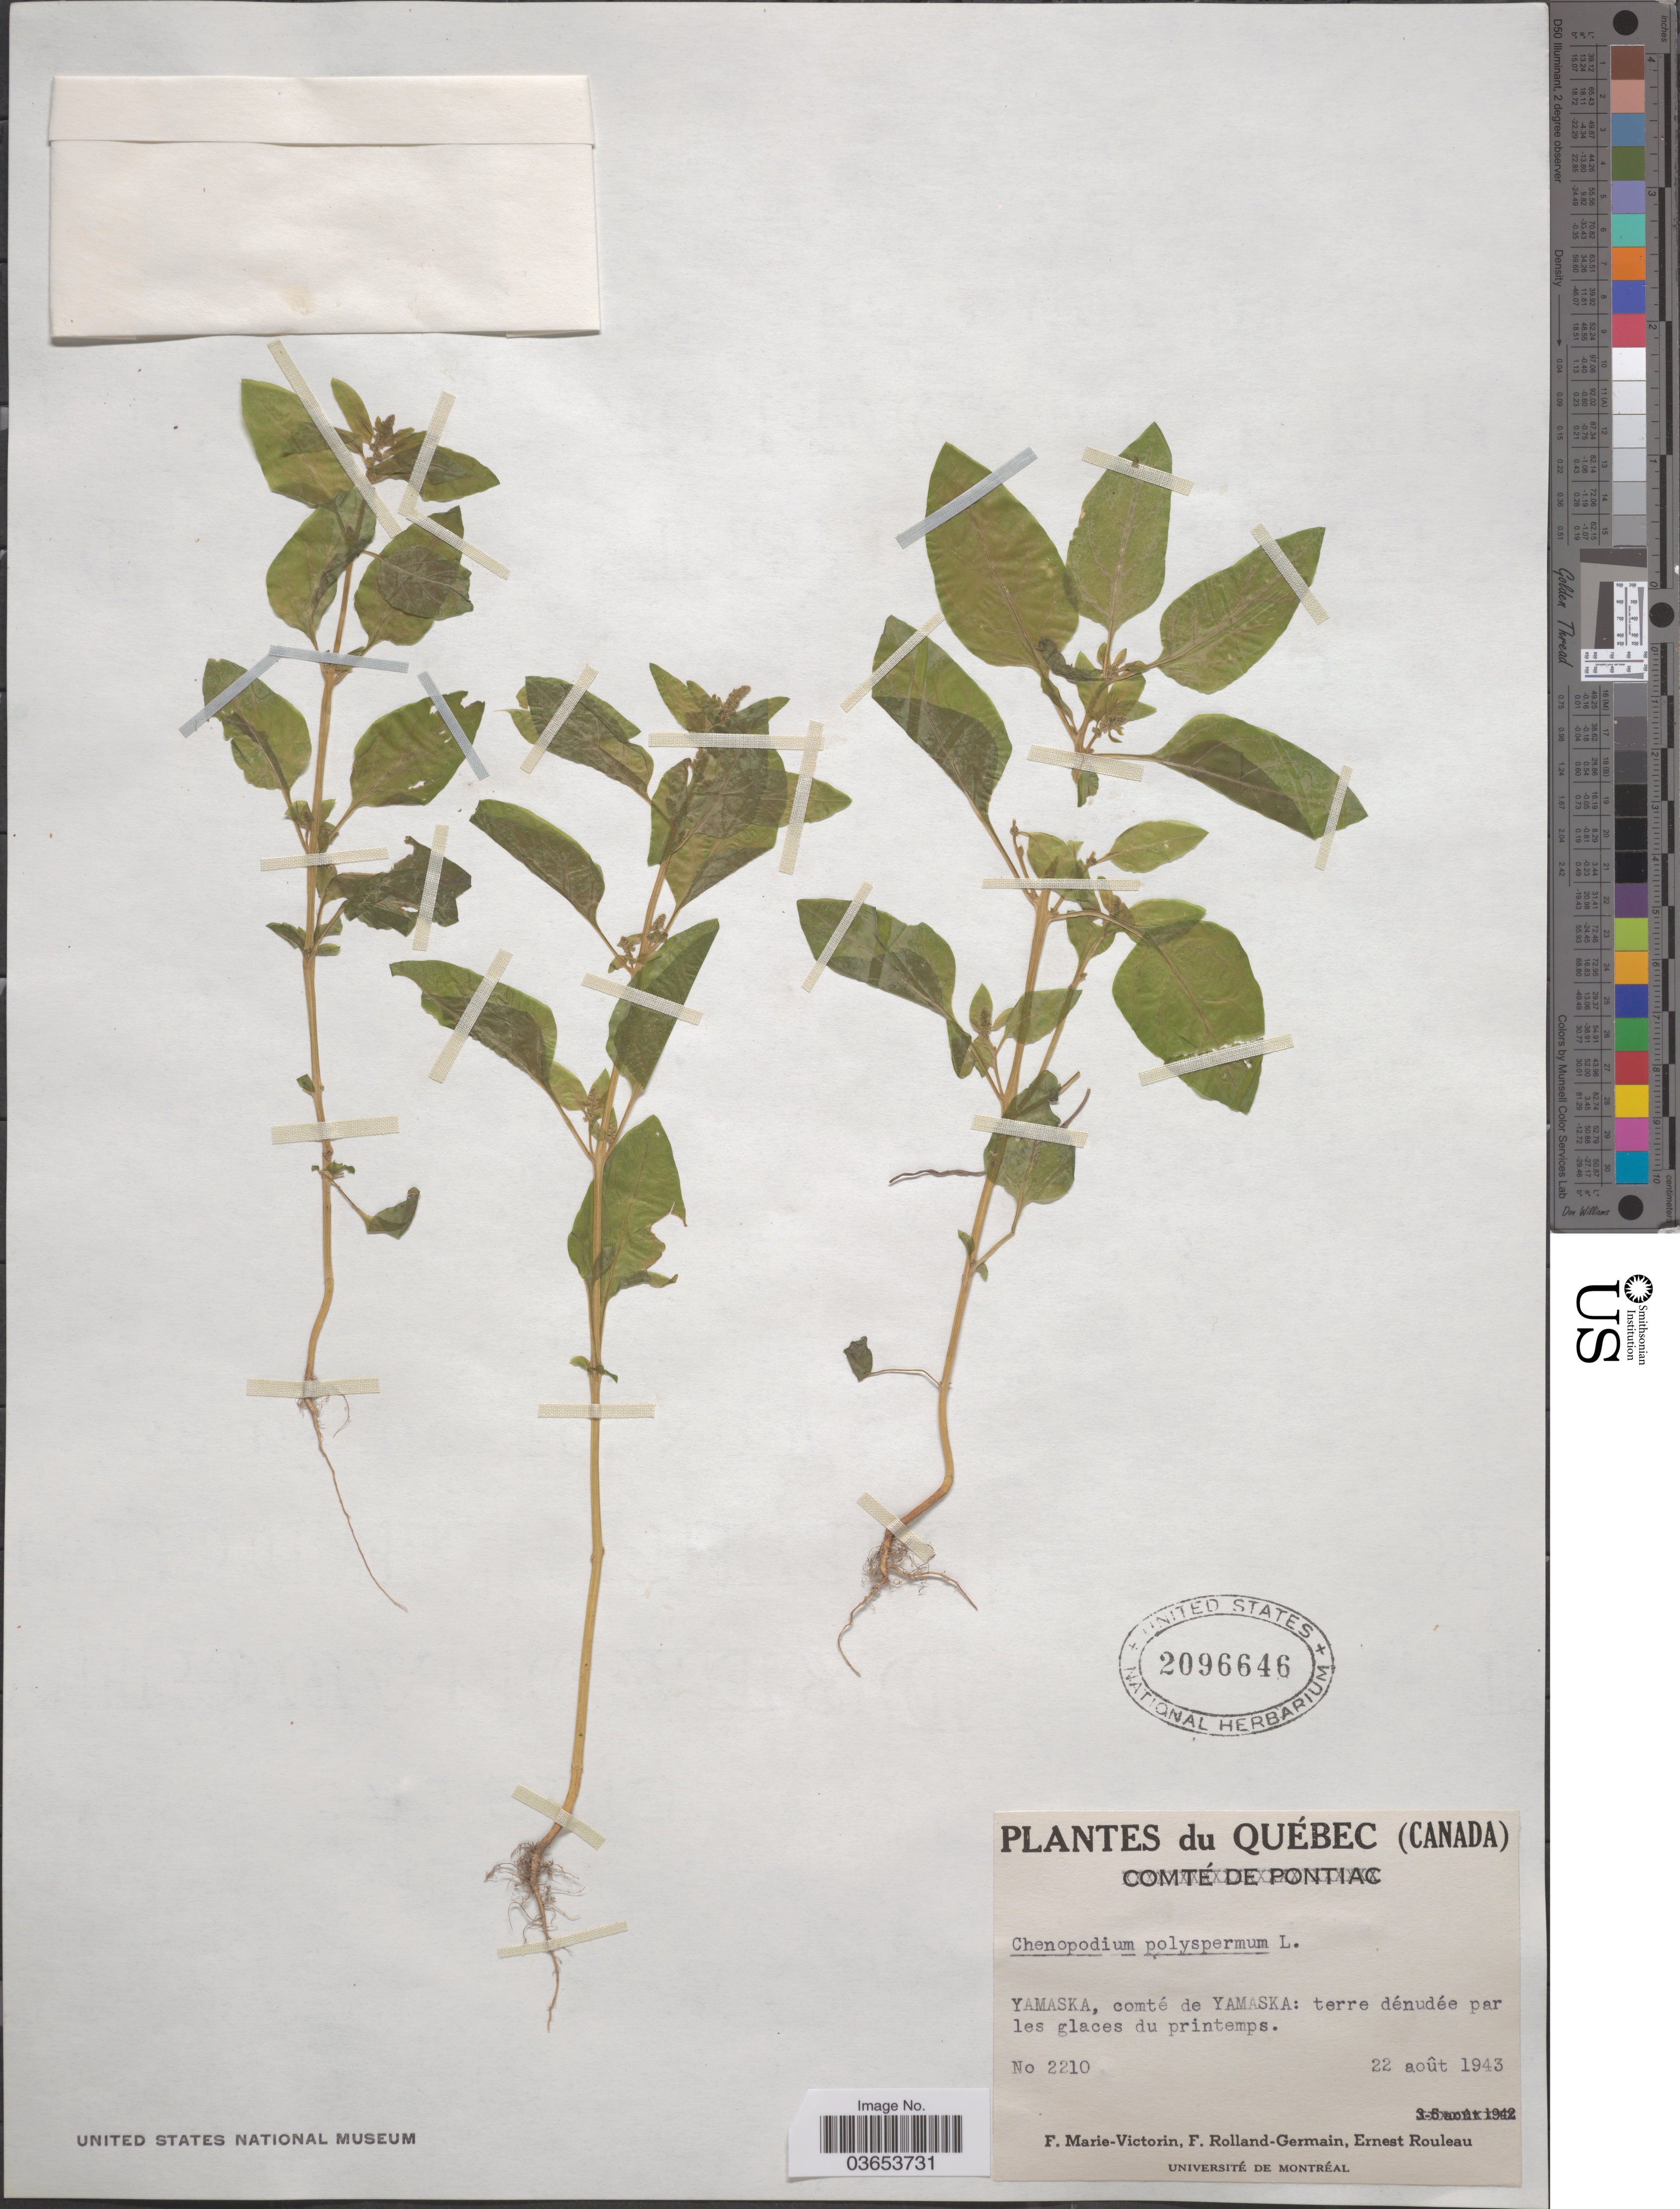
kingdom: Plantae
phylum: Tracheophyta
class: Magnoliopsida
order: Caryophyllales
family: Amaranthaceae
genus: Lipandra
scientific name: Lipandra polysperma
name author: (L.) S. Fuentes et al.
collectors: F. Marie-Victorin, Rolland-Germain & E. Rouleau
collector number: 2210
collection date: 1943-08-22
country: Canada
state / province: Quebec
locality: Yamaska, comté de Yamaska.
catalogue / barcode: US 2096646